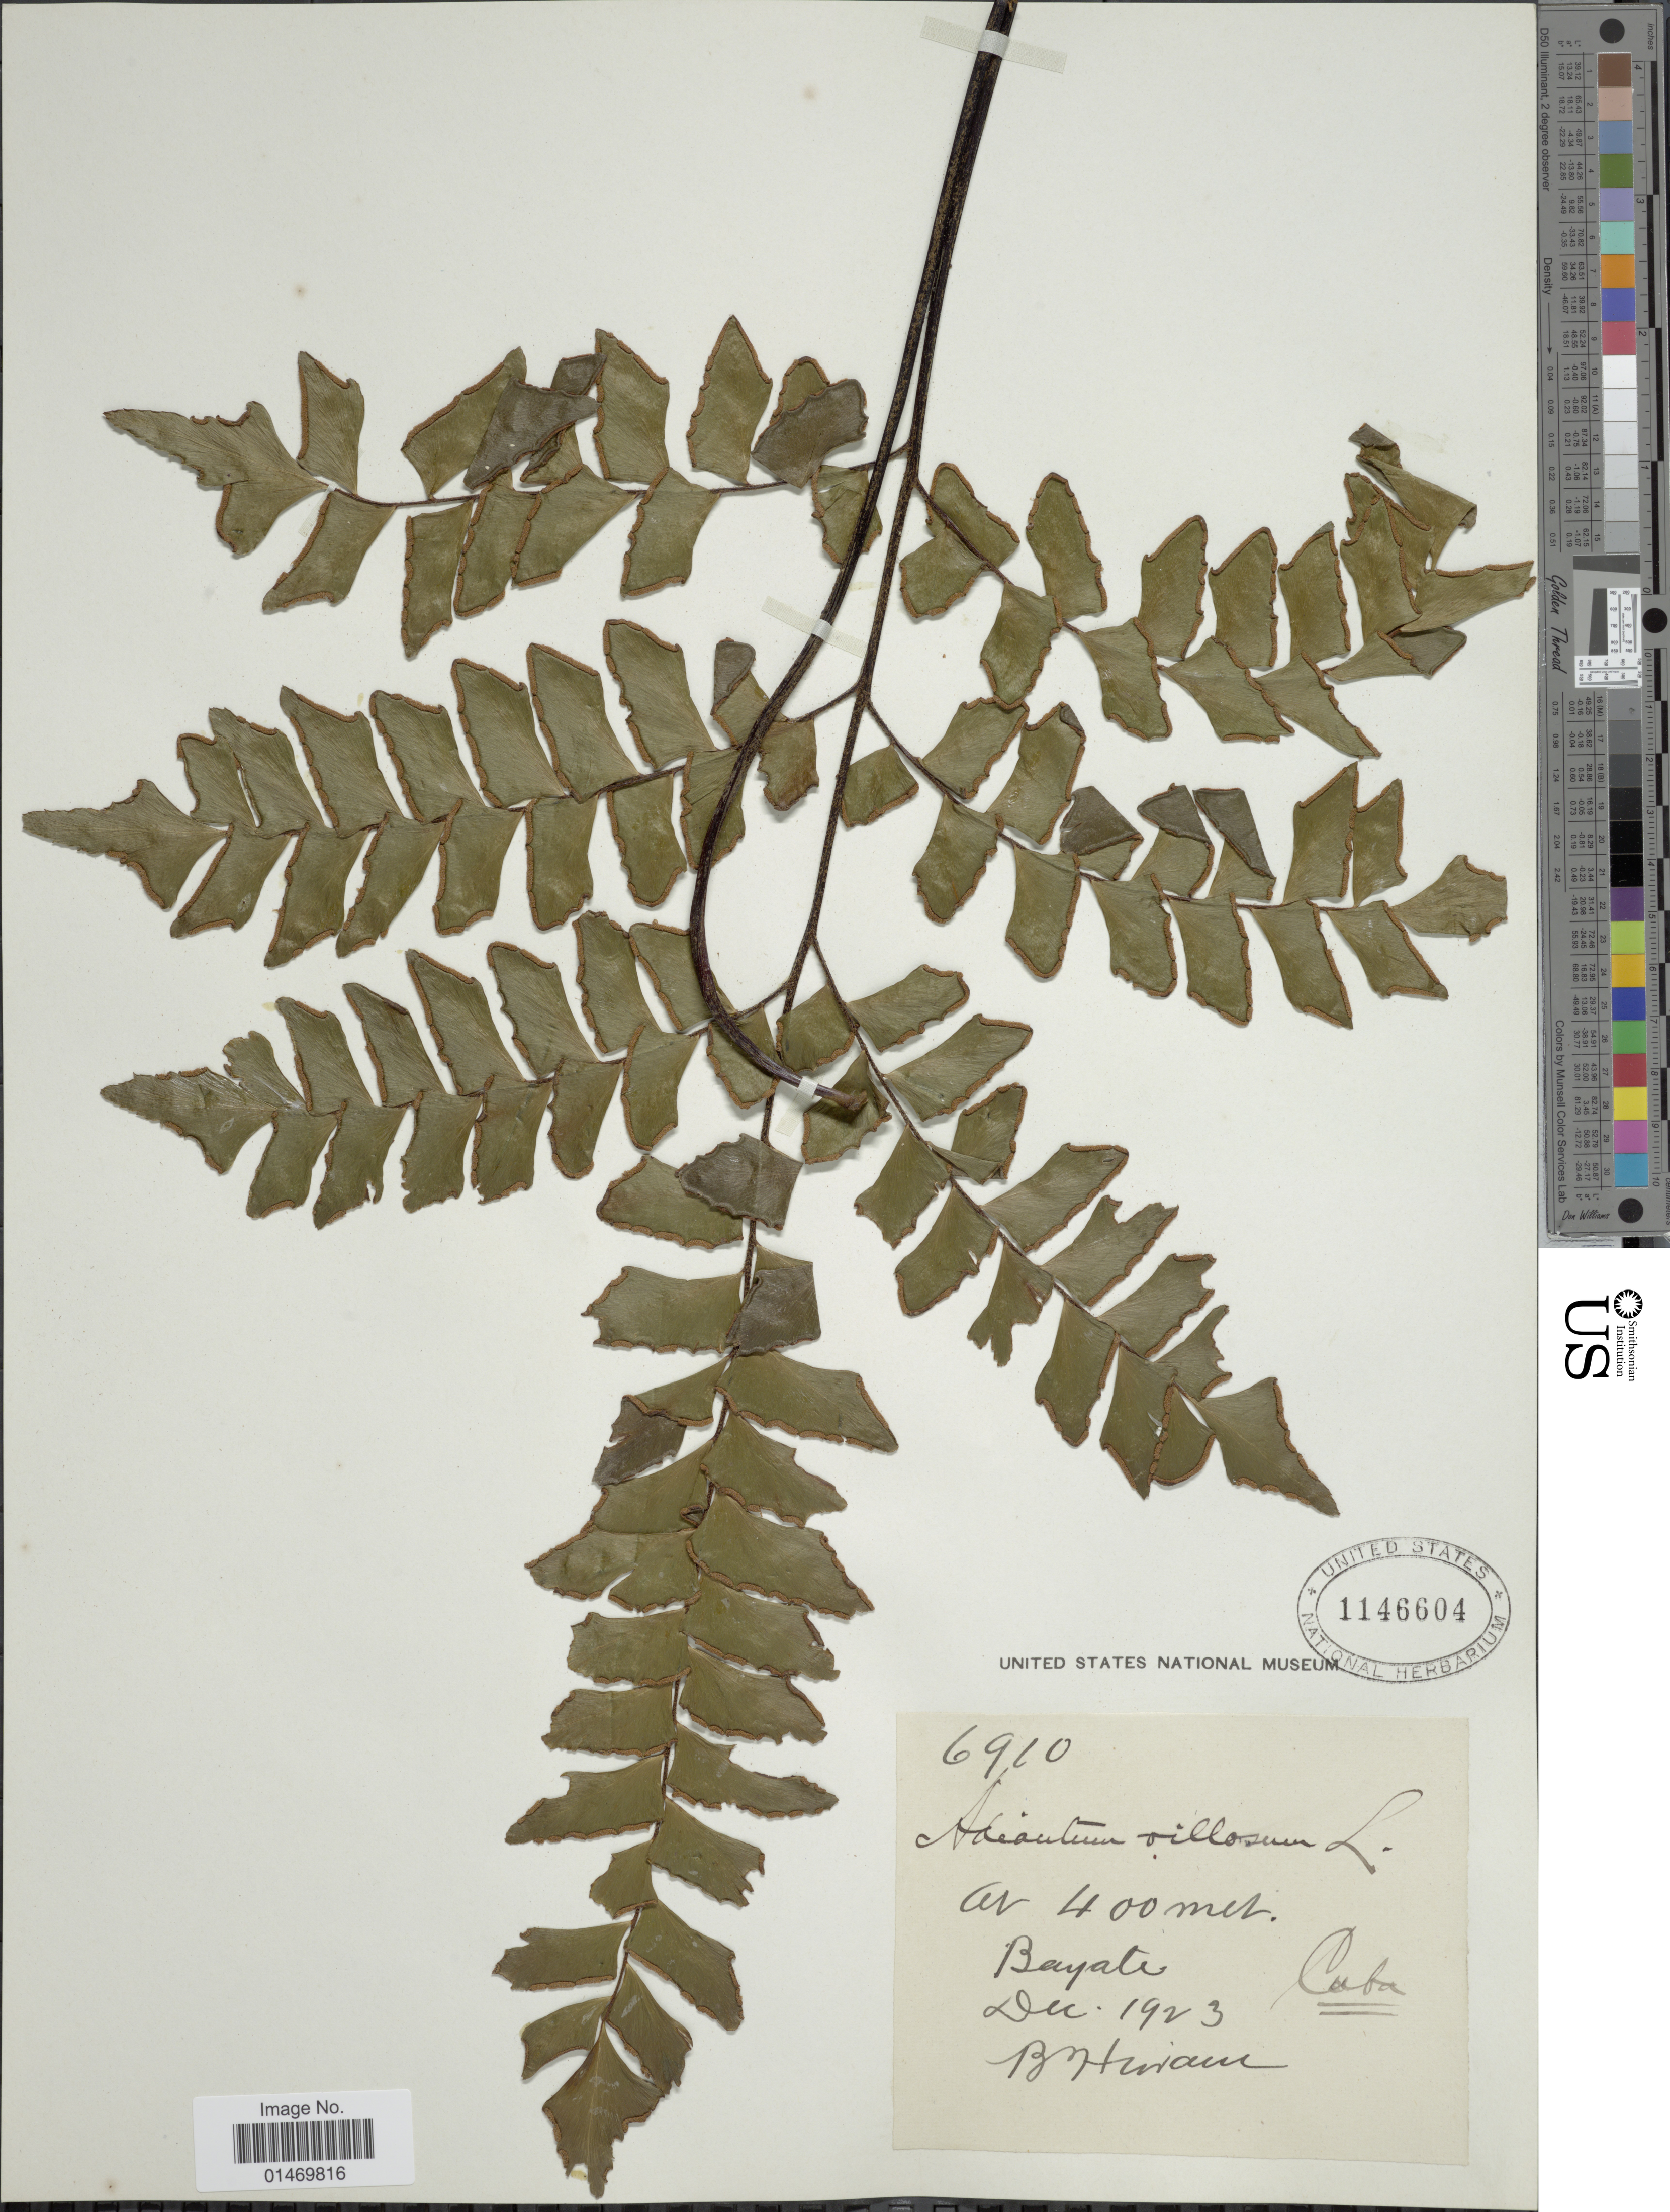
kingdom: Plantae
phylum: Tracheophyta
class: Polypodiopsida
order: Polypodiales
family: Pteridaceae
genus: Adiantum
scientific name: Adiantum villosum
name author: L.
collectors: Bro. Hioram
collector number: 6910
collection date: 1923-12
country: Cuba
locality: Cuba, Bayate.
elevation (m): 400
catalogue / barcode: US 1146604